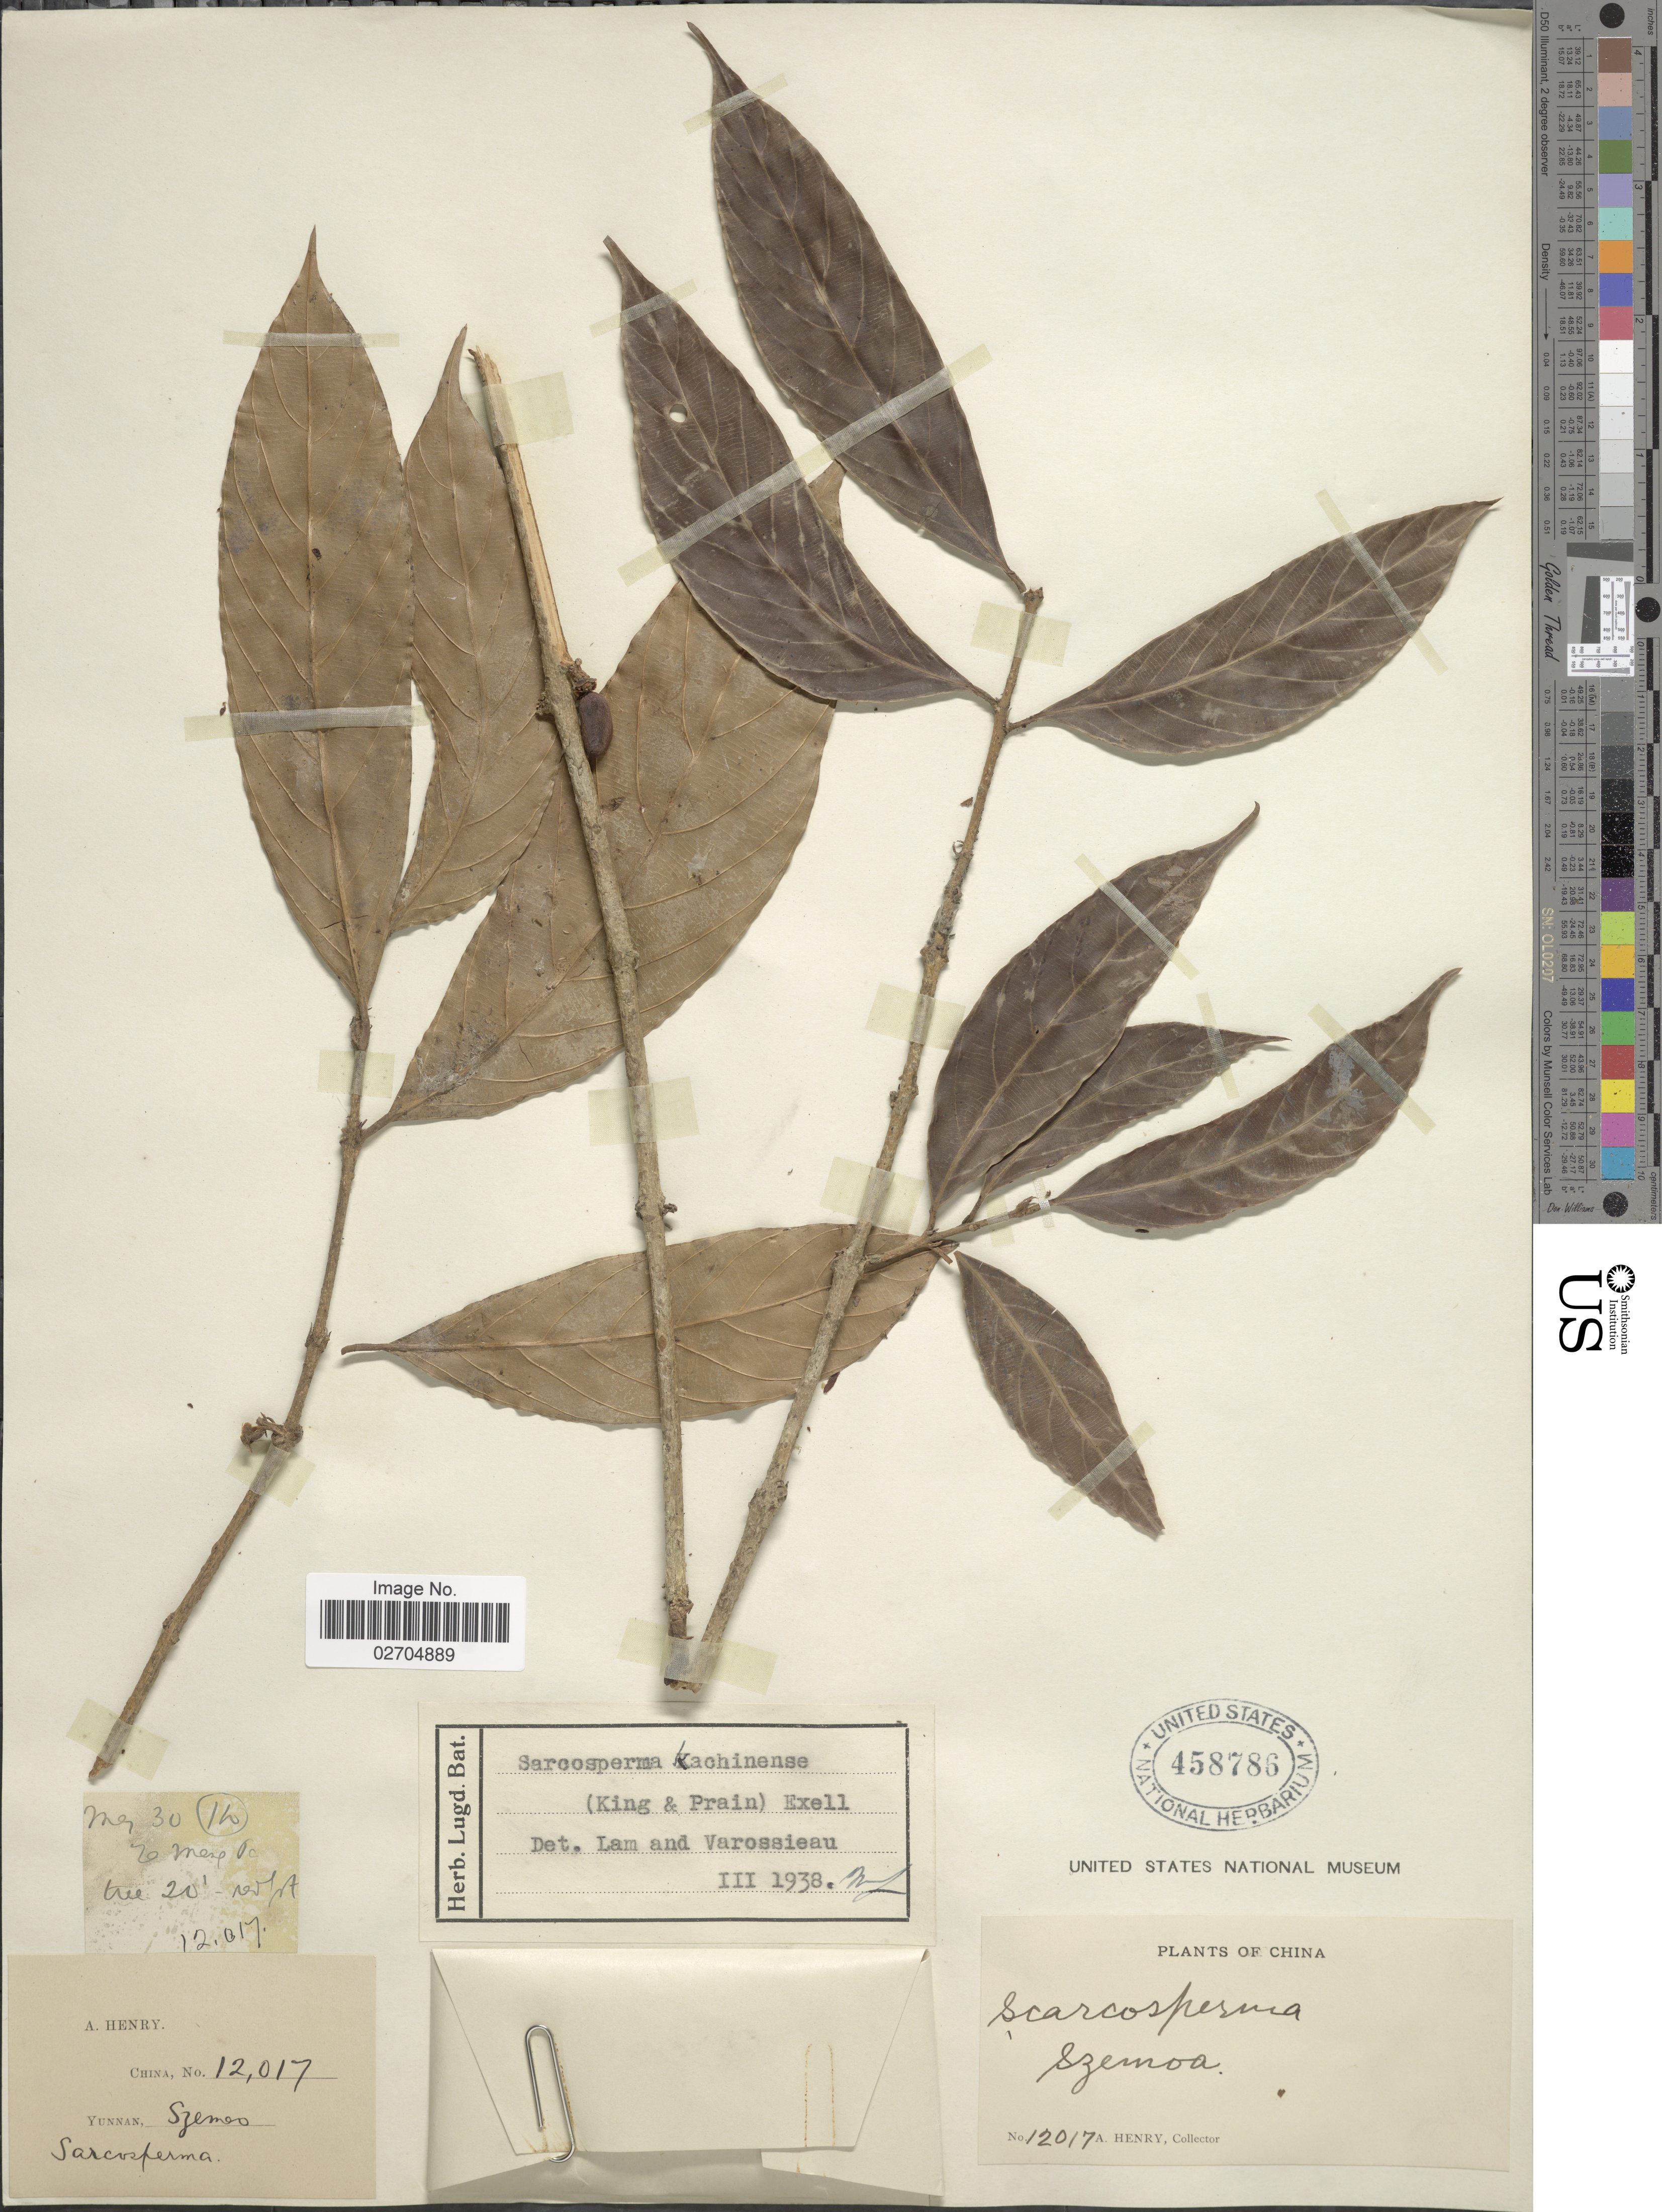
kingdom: Plantae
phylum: Tracheophyta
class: Magnoliopsida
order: Ericales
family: Sapotaceae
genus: Sarcosperma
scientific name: Sarcosperma kachinense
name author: (King & Pantl.) Exell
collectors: A. Henry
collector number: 12017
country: China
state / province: Yunnan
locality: Szemoa.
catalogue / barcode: US 458786